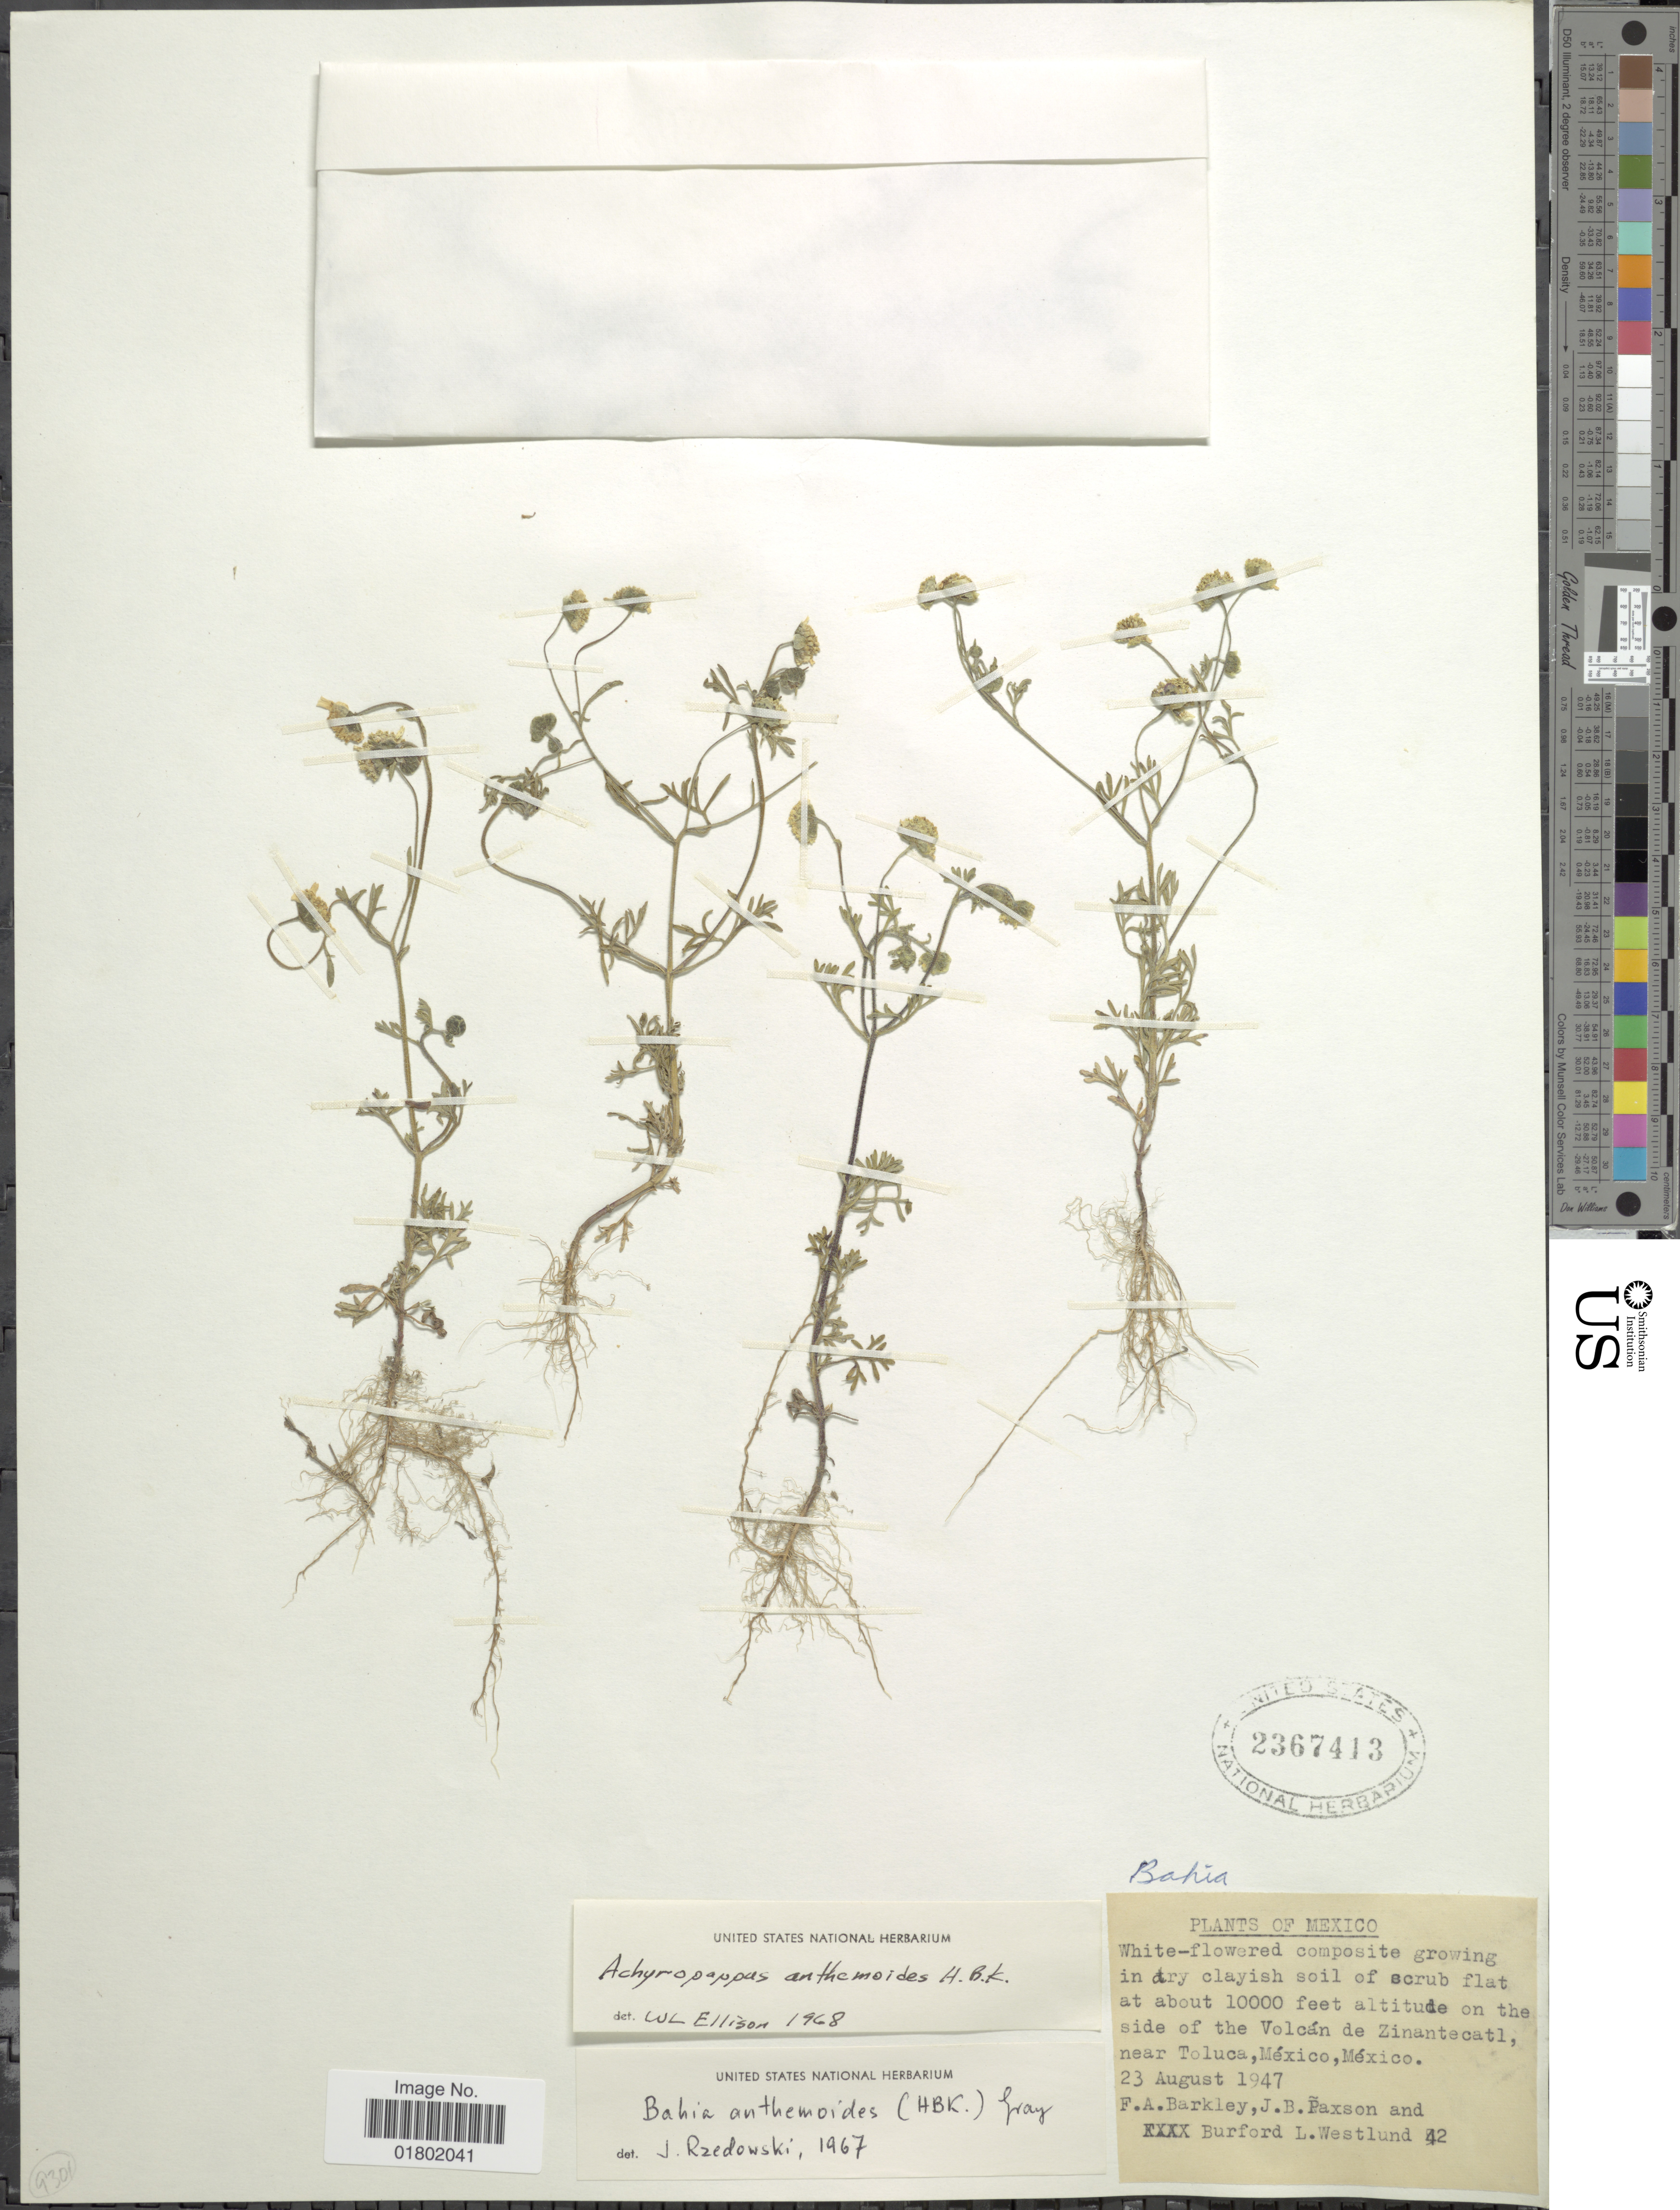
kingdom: Plantae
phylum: Tracheophyta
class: Magnoliopsida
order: Asterales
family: Asteraceae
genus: Bahia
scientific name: Bahia anthemoides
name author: (Kunth) A. Gray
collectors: F. A. Barkley, J. B. Paxson & B. Westlund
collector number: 42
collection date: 1947-08-23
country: Mexico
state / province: México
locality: On the side of the Volcan de Zinantecatl, near Toluca, Mexico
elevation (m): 3048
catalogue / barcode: US 2367413